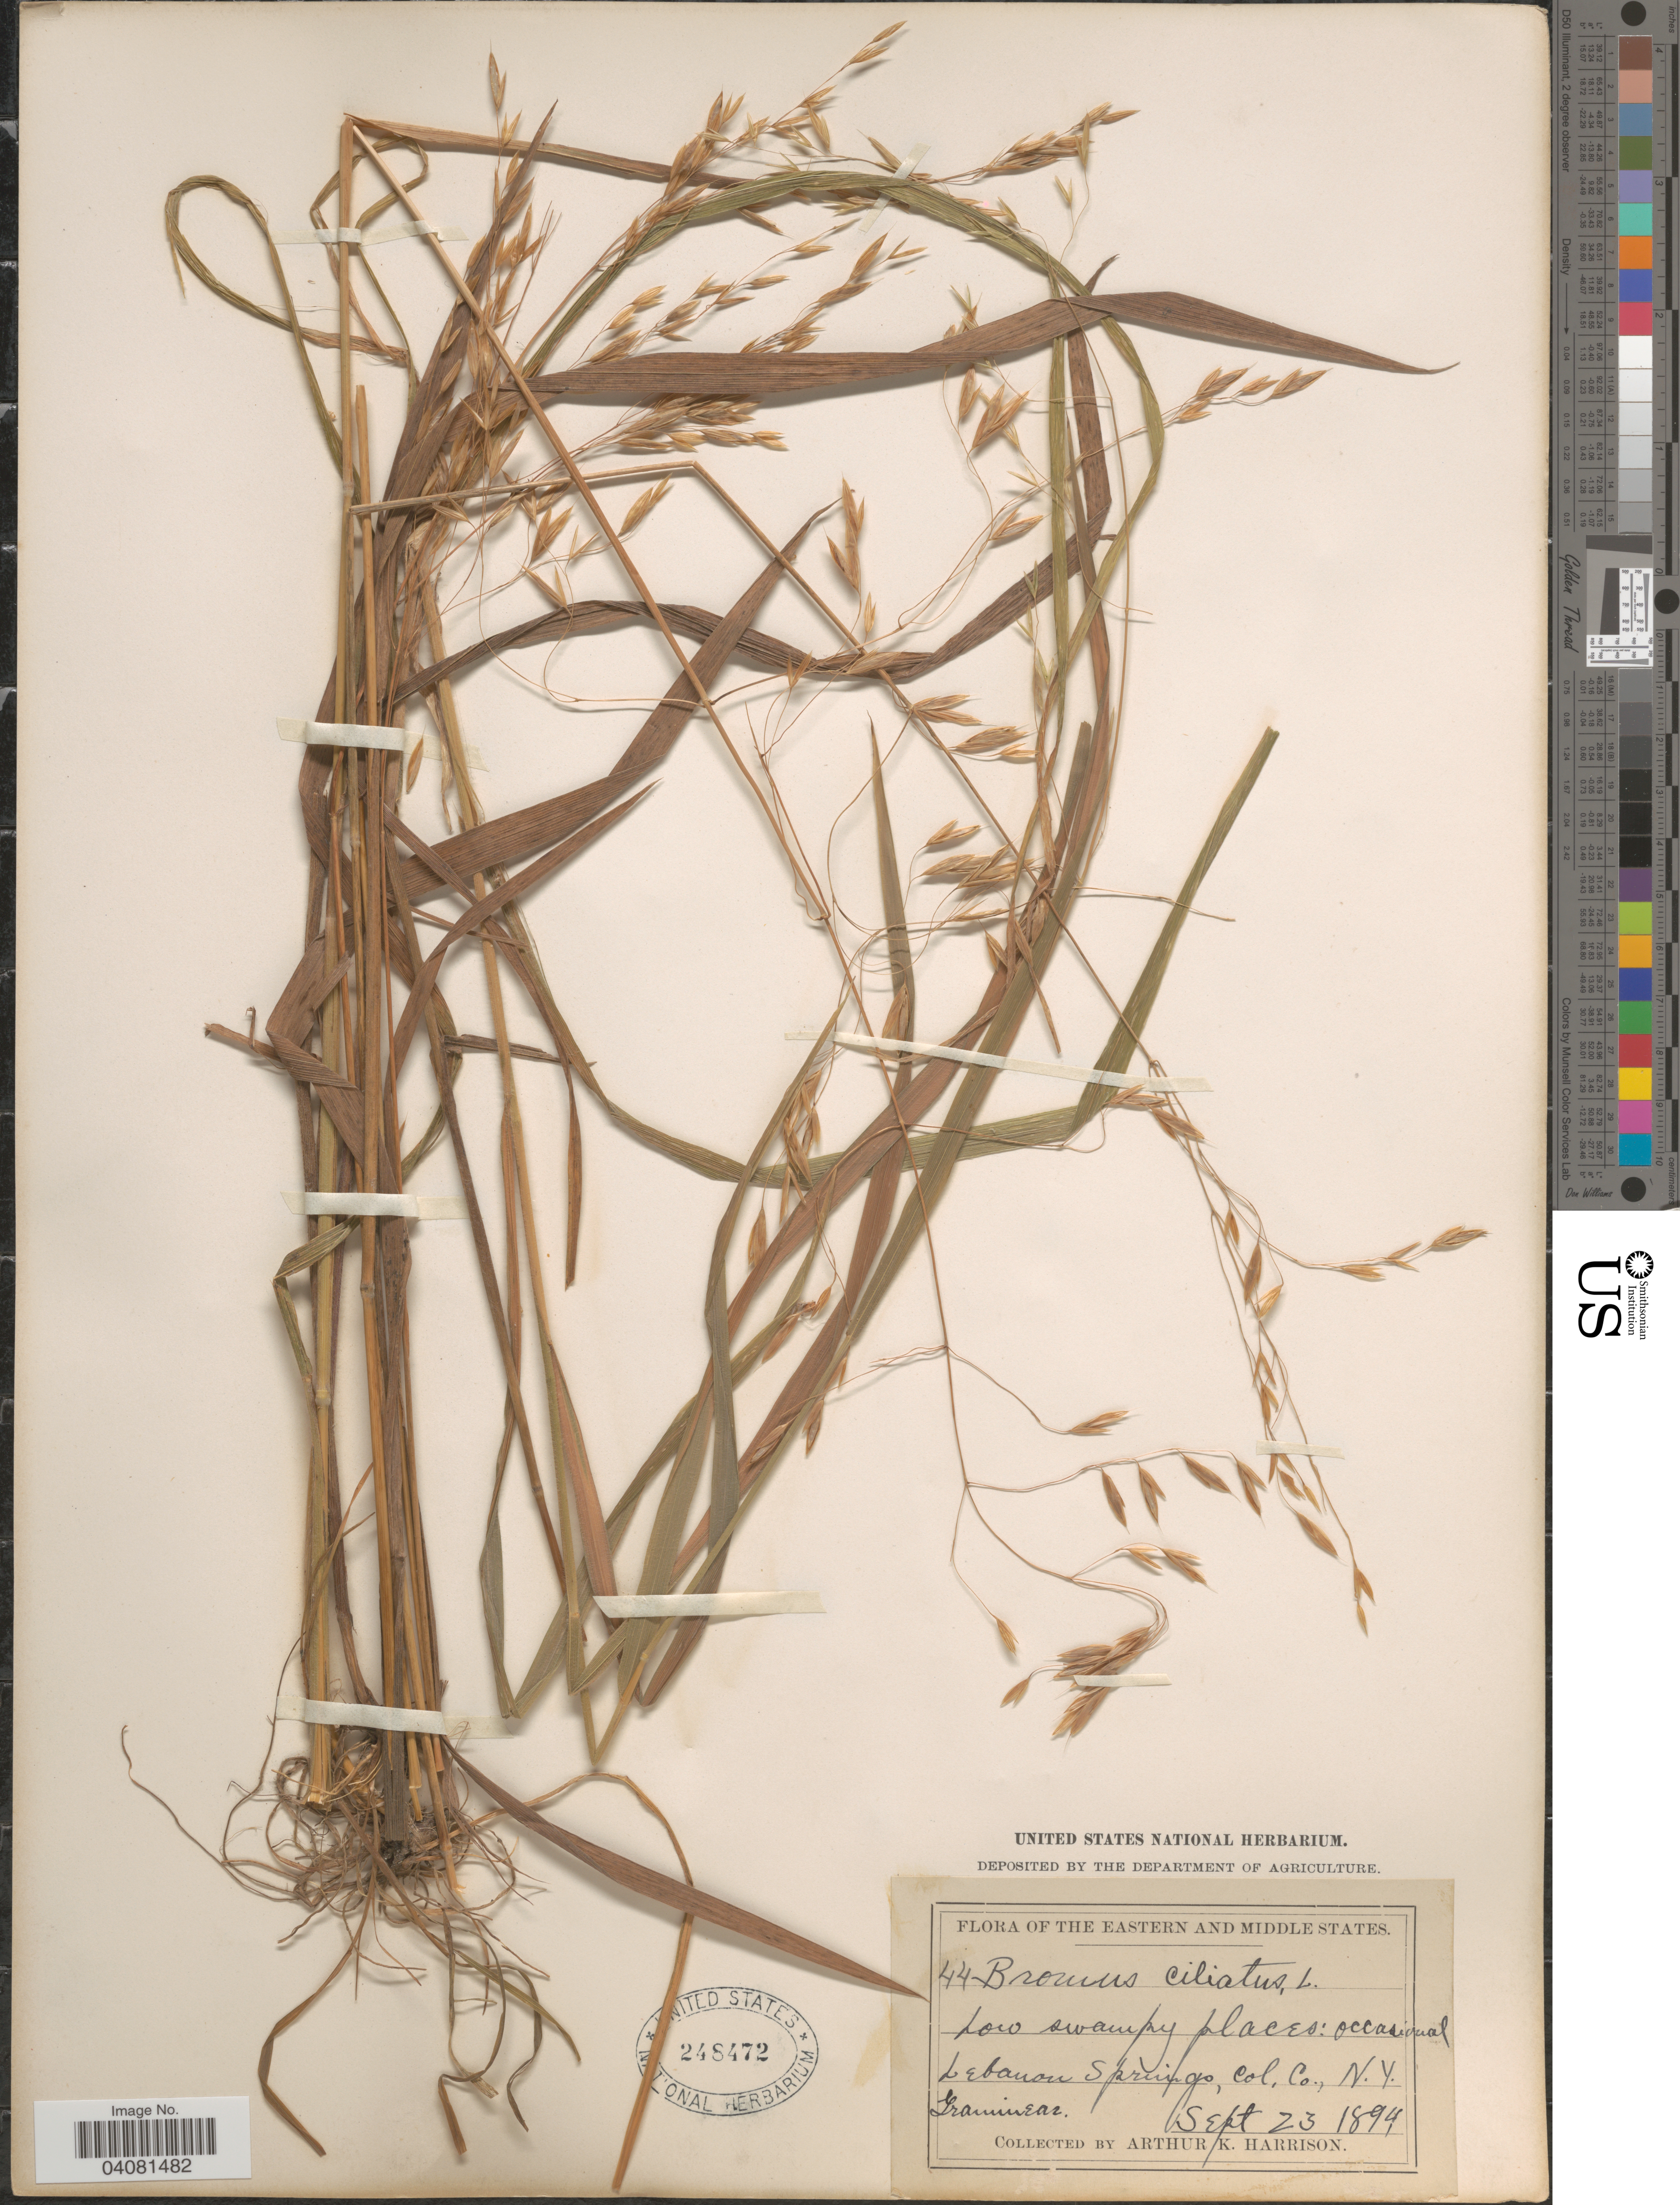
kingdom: Plantae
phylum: Tracheophyta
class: Liliopsida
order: Poales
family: Poaceae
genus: Bromus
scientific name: Bromus ciliatus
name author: L.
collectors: A. K. Harrison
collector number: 44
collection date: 1894-09-23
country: United States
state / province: New York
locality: Low swampy places; Lebanon Springs, Col. Co.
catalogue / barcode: US 248472